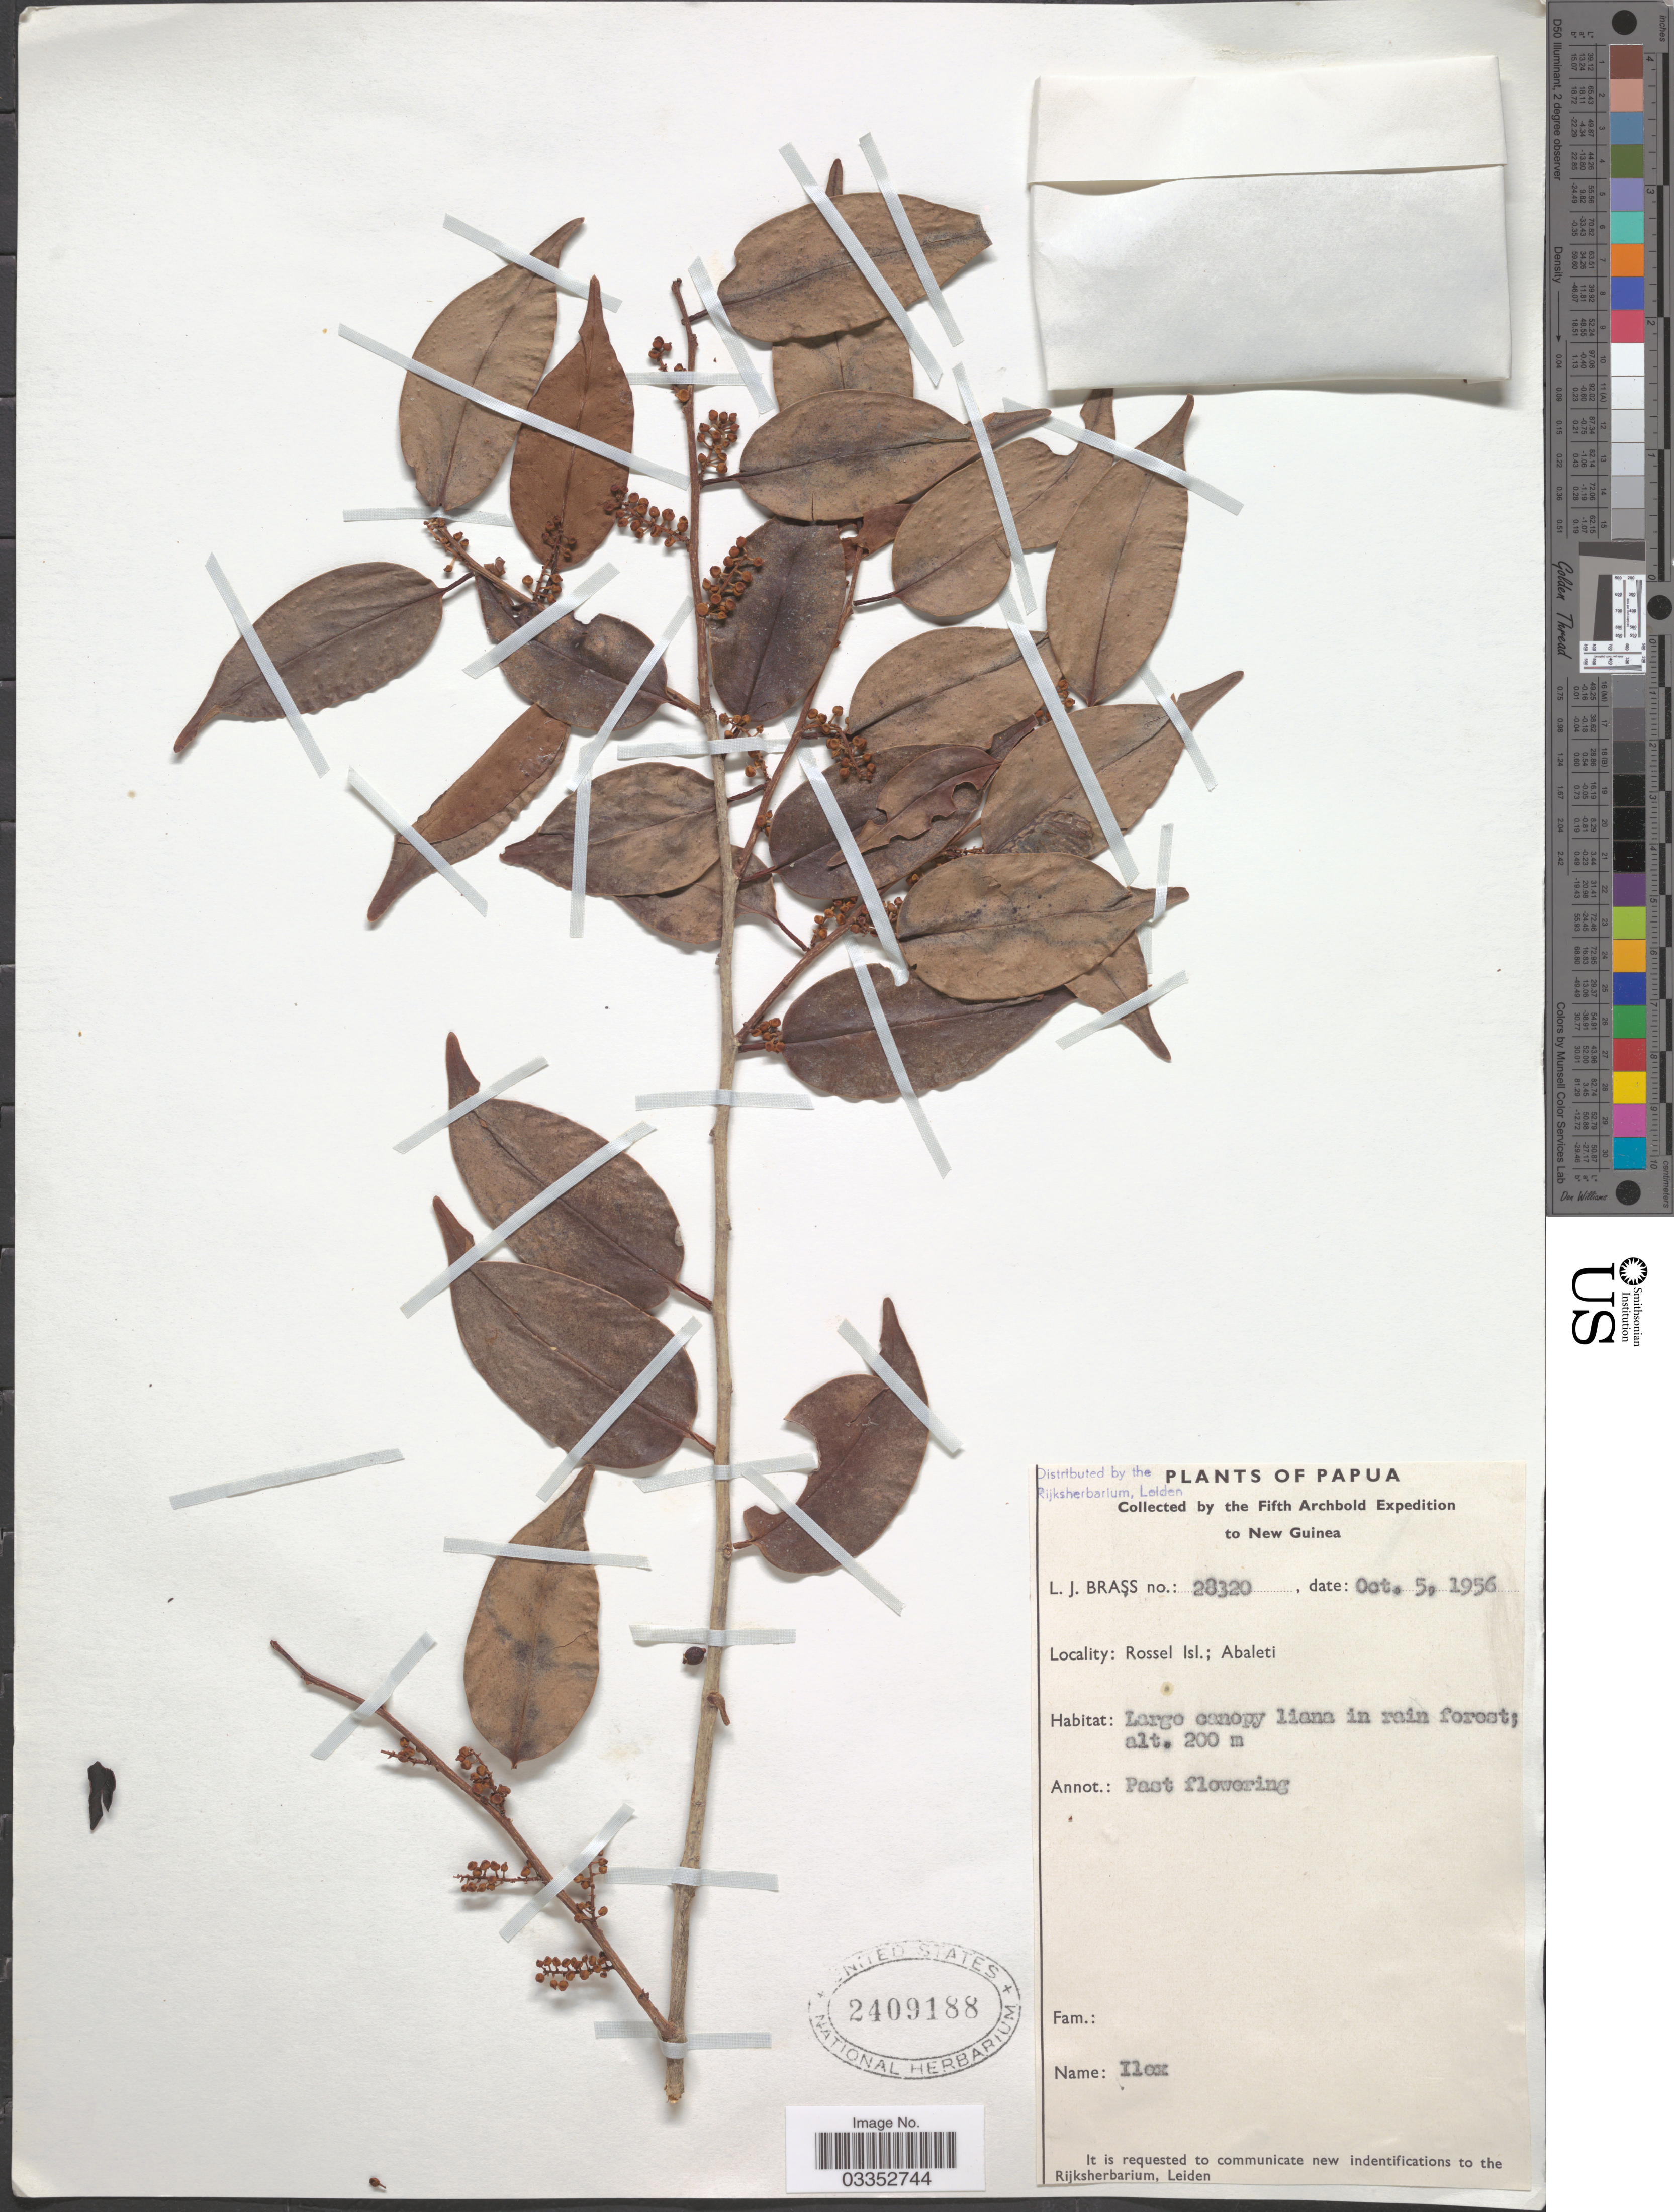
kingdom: Plantae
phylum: Tracheophyta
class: Magnoliopsida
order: Aquifoliales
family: Aquifoliaceae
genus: Ilex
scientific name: Ilex sp.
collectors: L. J. Brass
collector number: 28320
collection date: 1956-10-05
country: Papua New Guinea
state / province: Milne Bay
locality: Papua. New Guinea. Rossel Isl.; Abaleti.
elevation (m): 200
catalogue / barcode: US 2409188